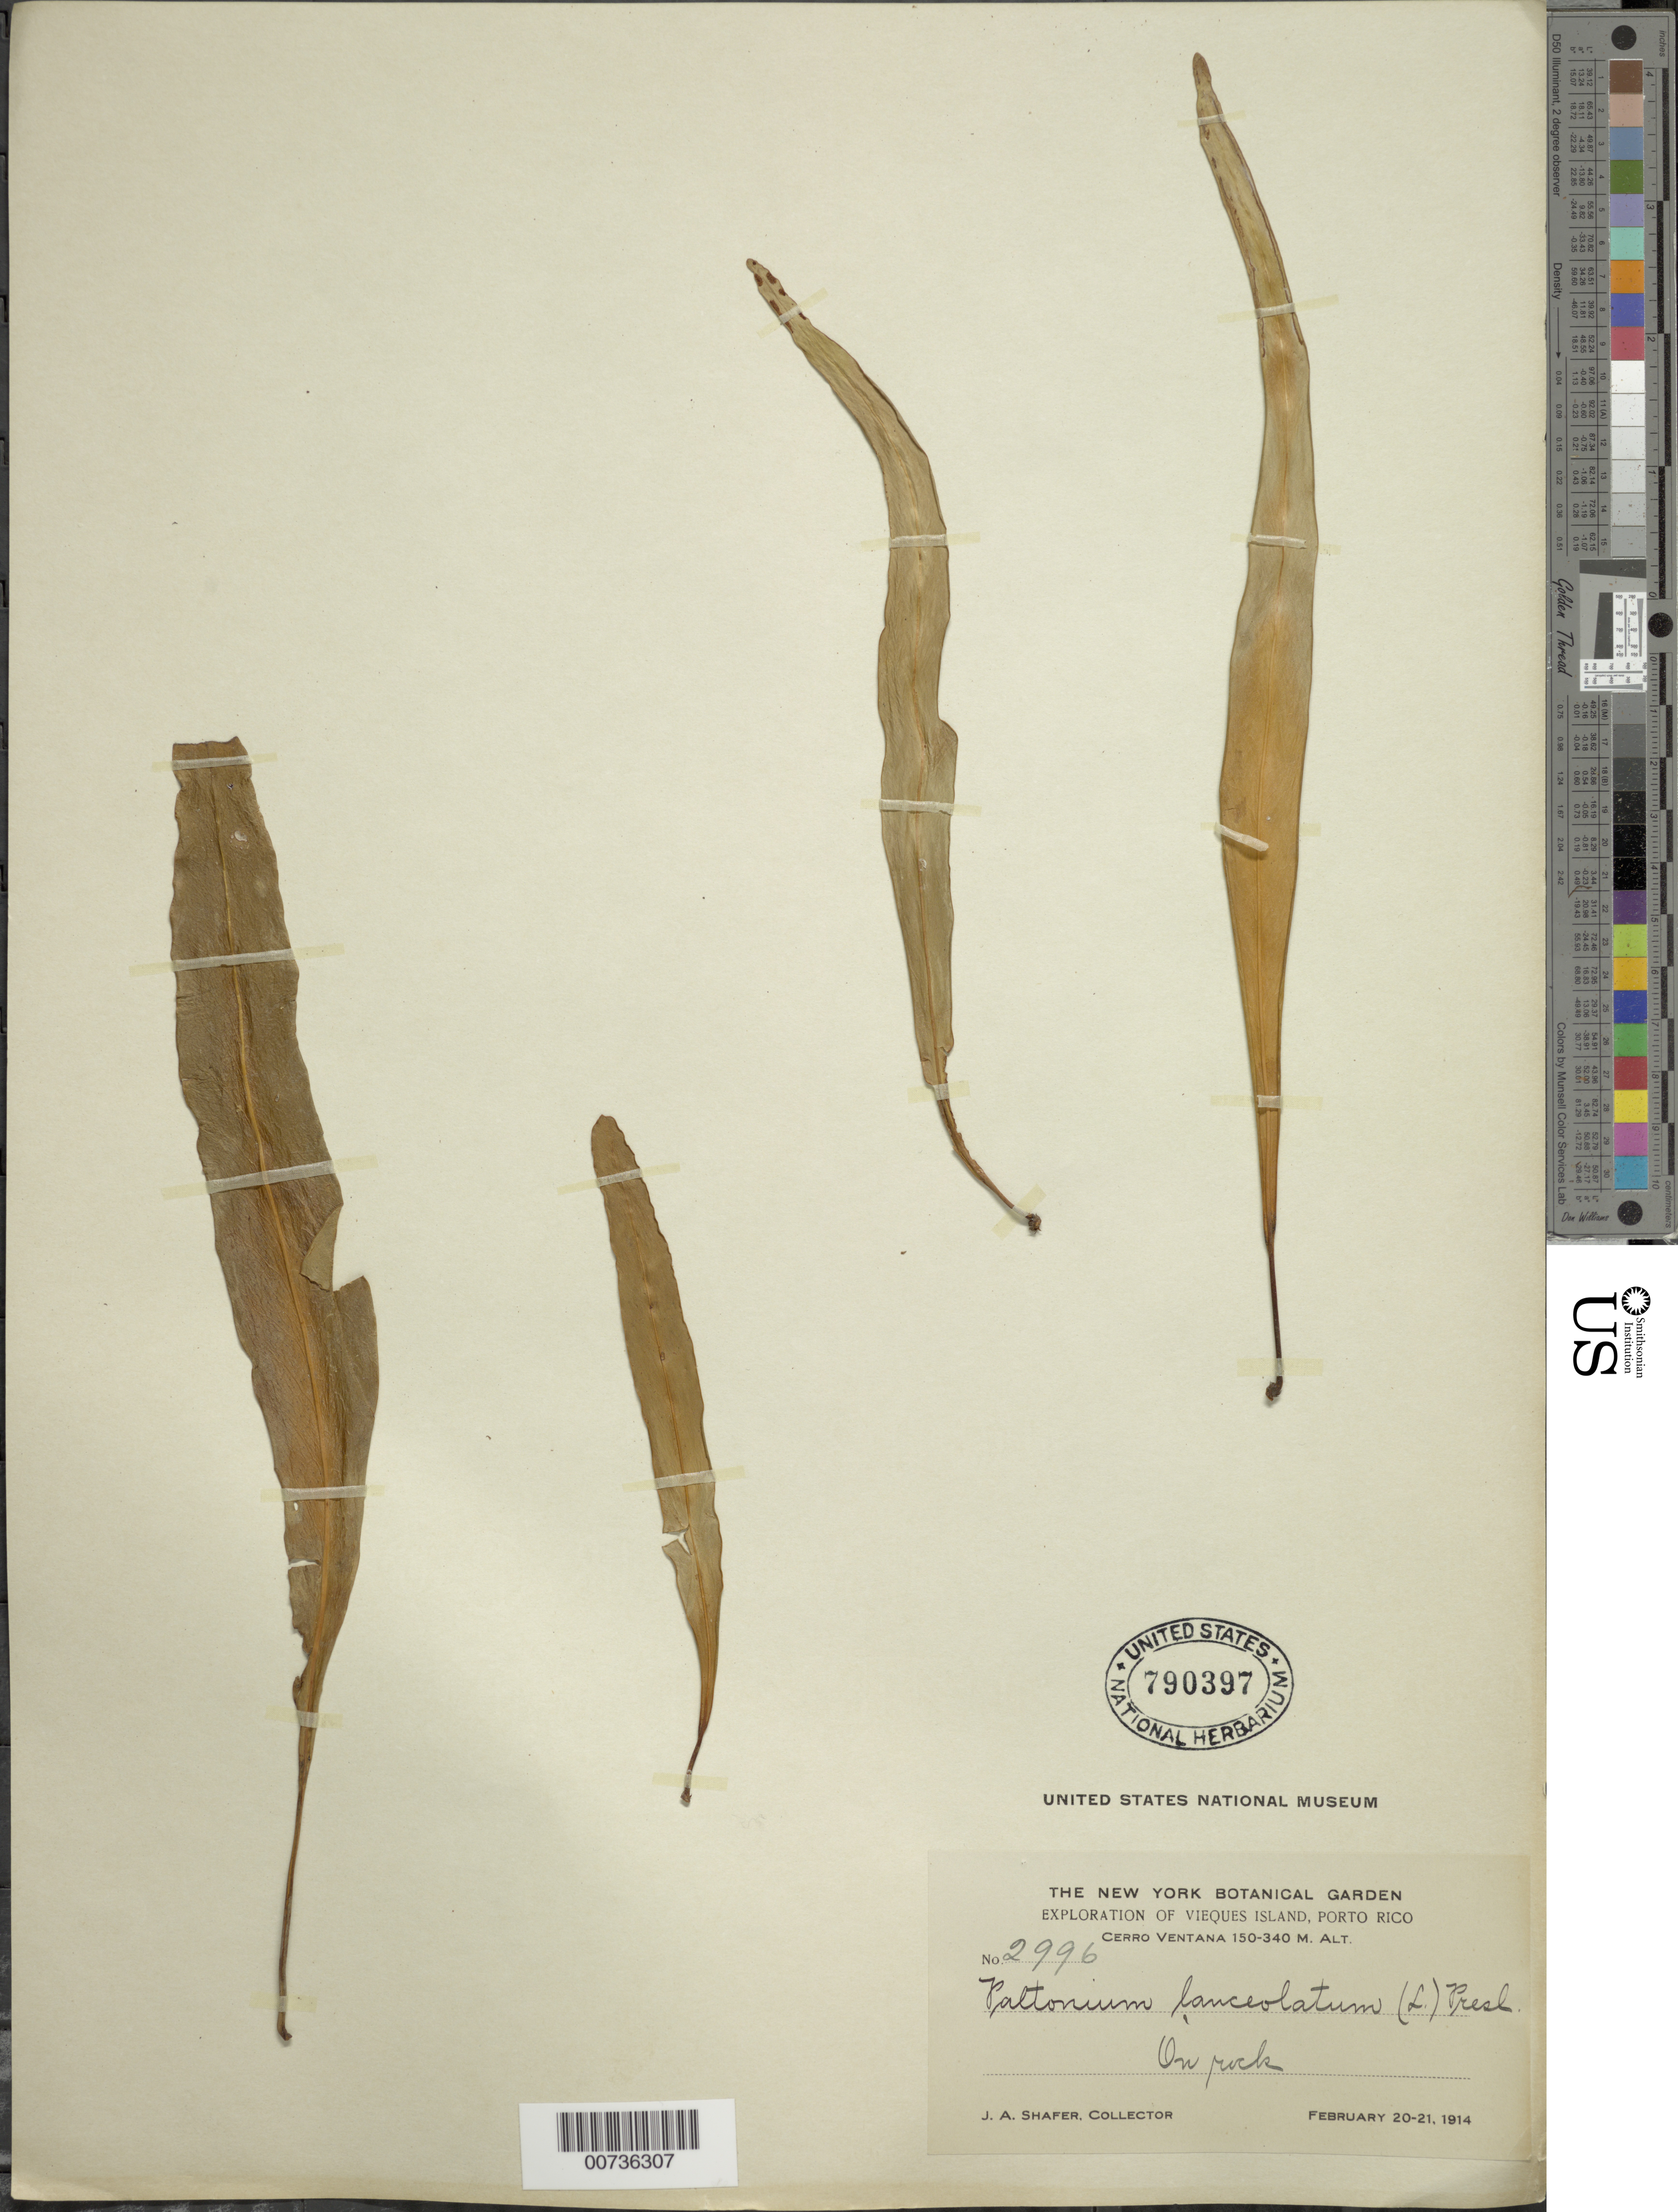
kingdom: Plantae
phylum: Tracheophyta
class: Polypodiopsida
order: Polypodiales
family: Polypodiaceae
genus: Pleopeltis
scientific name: Pleopeltis marginata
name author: A.R. Sm. & Tejero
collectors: J. A. Shafer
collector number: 2996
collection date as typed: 20 Feb 1914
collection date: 1914-02-20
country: Puerto Rico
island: Vieques I.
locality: Cerro Ventana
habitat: On rock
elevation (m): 150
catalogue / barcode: US 790397